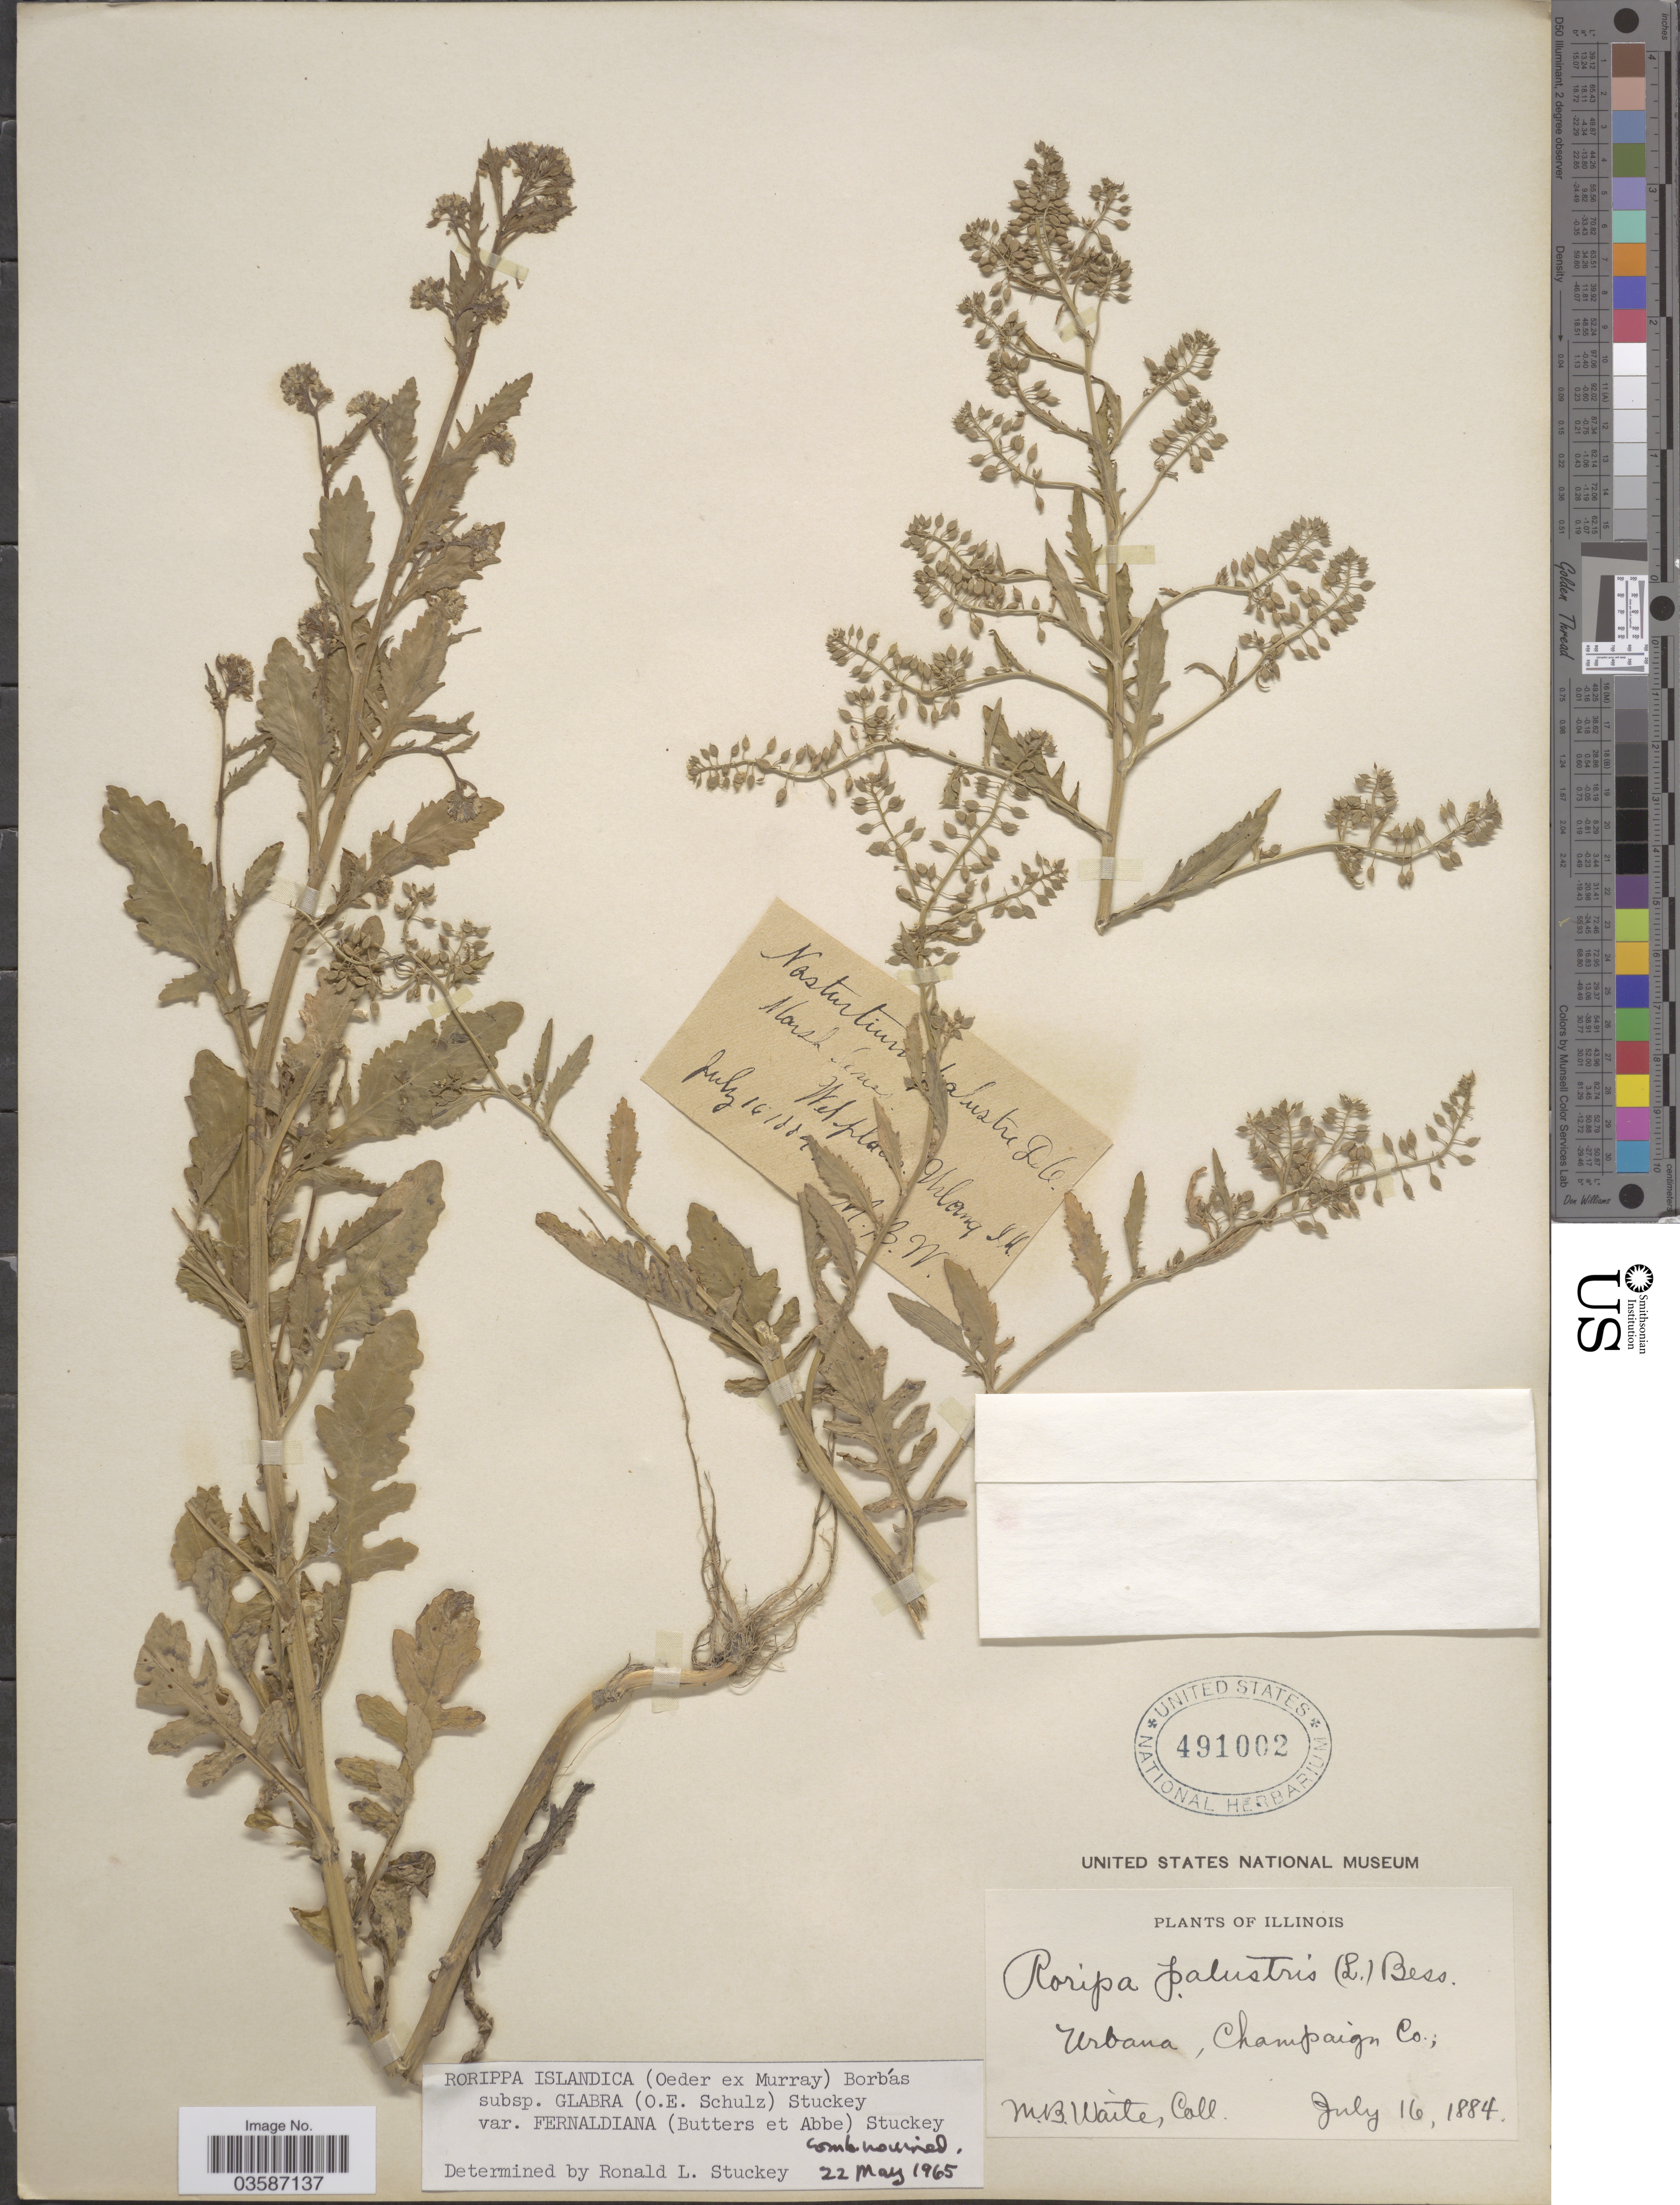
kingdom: Plantae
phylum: Tracheophyta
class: Magnoliopsida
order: Brassicales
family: Brassicaceae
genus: Rorippa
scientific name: Rorippa islandica var. fernaldiana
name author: Butters & Abbe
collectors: M. B. Waite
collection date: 1884-07-16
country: United States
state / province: Illinois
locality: Urbana, Champaign Co.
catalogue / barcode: US 491002